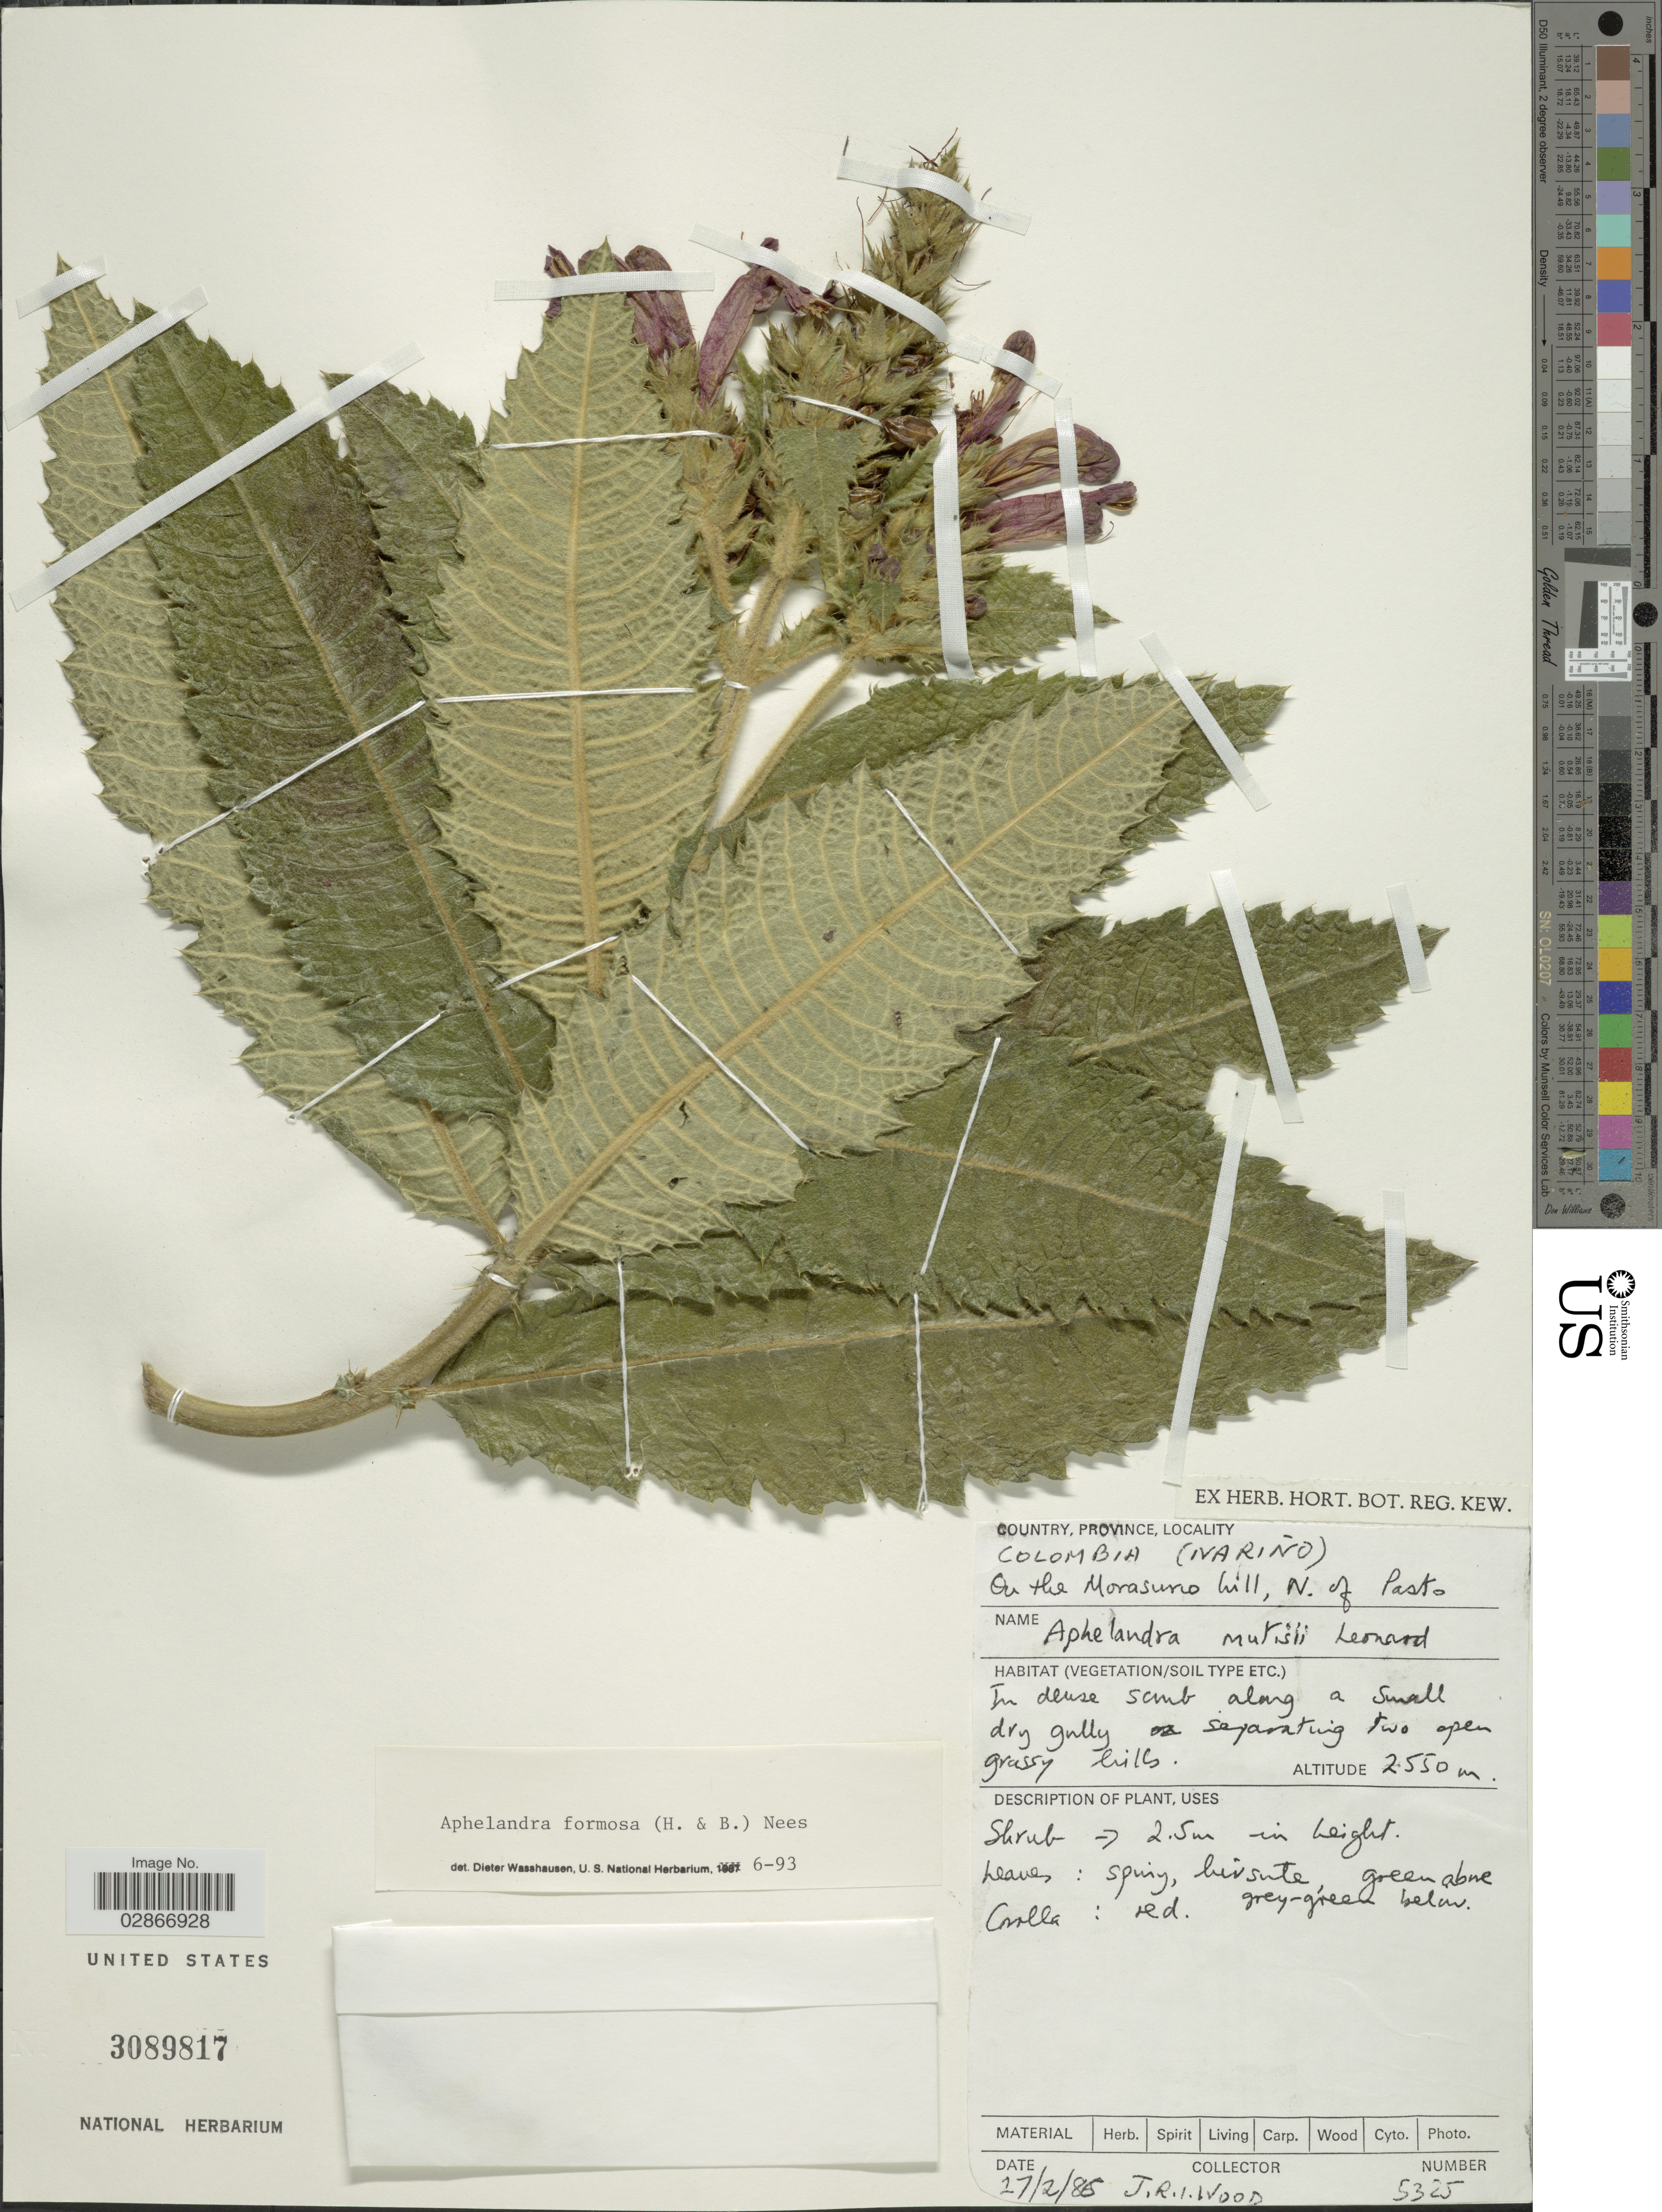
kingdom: Plantae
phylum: Tracheophyta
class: Magnoliopsida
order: Lamiales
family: Acanthaceae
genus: Aphelandra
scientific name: Aphelandra formosa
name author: (Humb. & Bonpl.) Nees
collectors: J. R. I. Wood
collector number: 5325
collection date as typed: Transcribed d/m/y: 27/2/86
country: Colombia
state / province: Nariño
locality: On the Morasurco hill, N. of Pasto.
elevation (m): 2550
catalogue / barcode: US 3089817